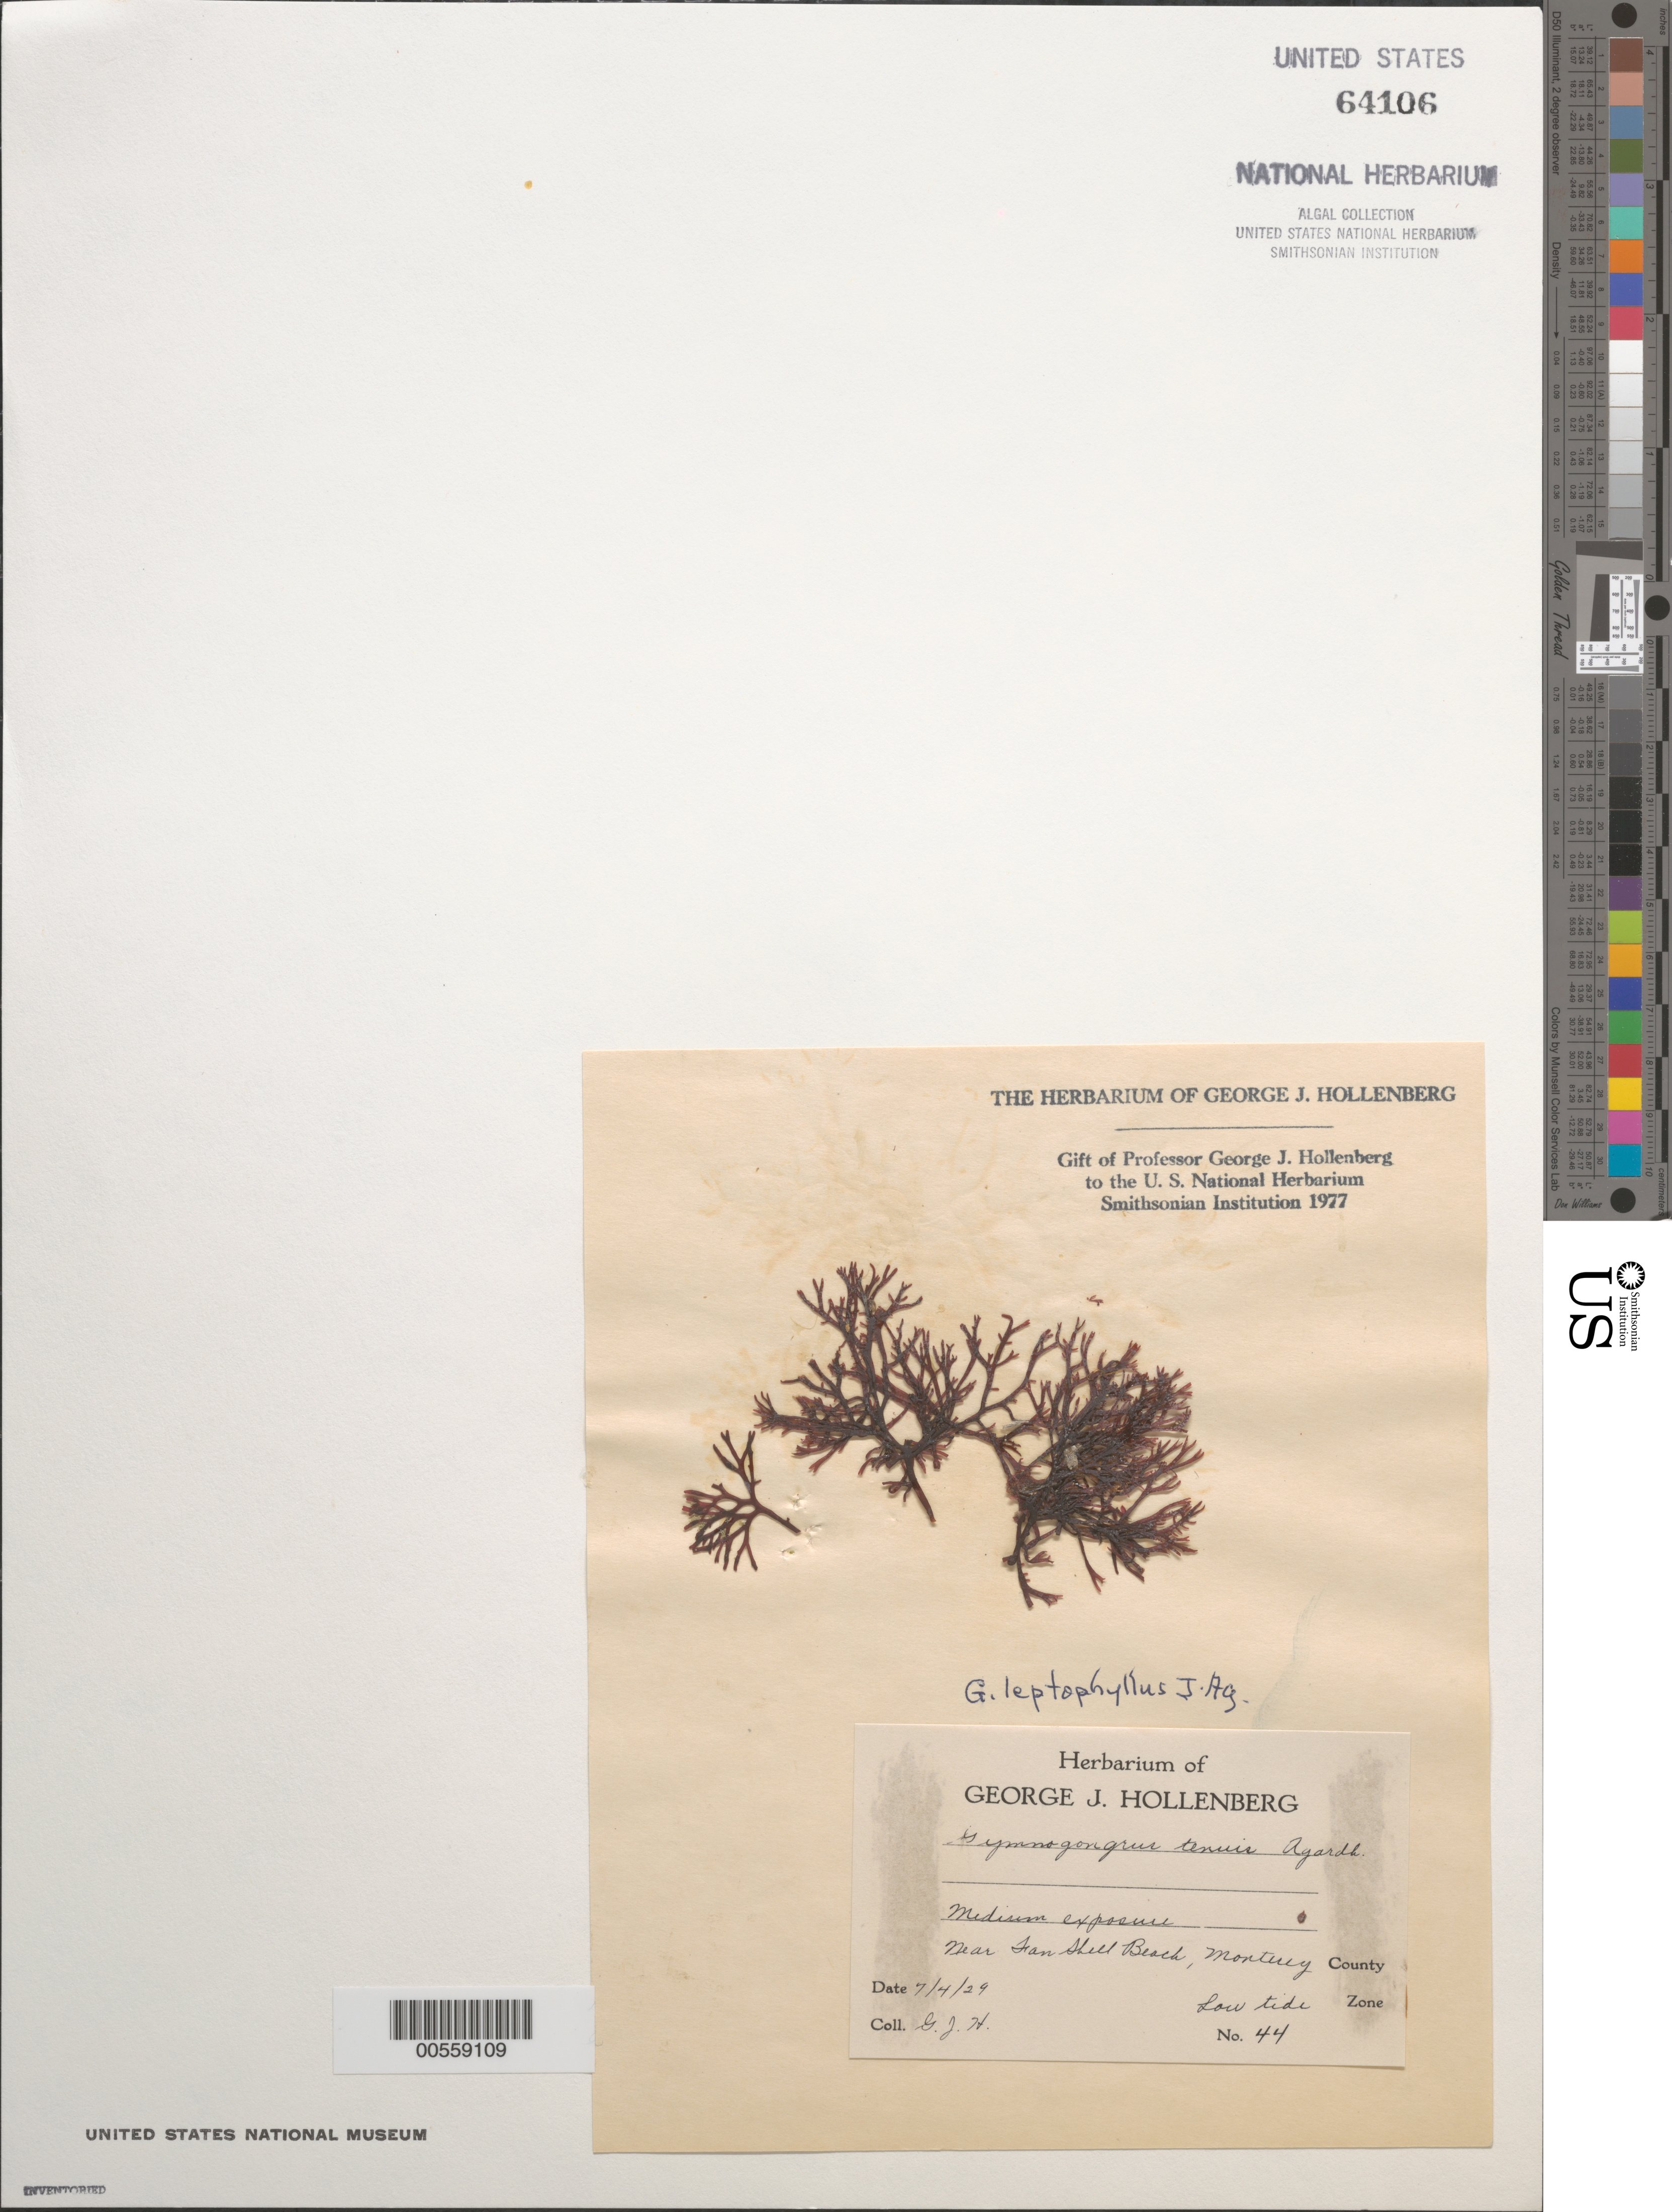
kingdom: Plantae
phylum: Rhodophyta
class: Florideophyceae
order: Gigartinales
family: Phyllophoraceae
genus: Besa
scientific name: Besa leptophylla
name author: (J. Agardh) M.S.Calderon & K.A. Miller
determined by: Algae name updating Project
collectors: G. Hollenberg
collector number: GJH 44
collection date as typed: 04 Jul 1929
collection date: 1929-07-04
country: United States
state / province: California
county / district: Monterey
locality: Near Fan Shell Beach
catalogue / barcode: US 64106